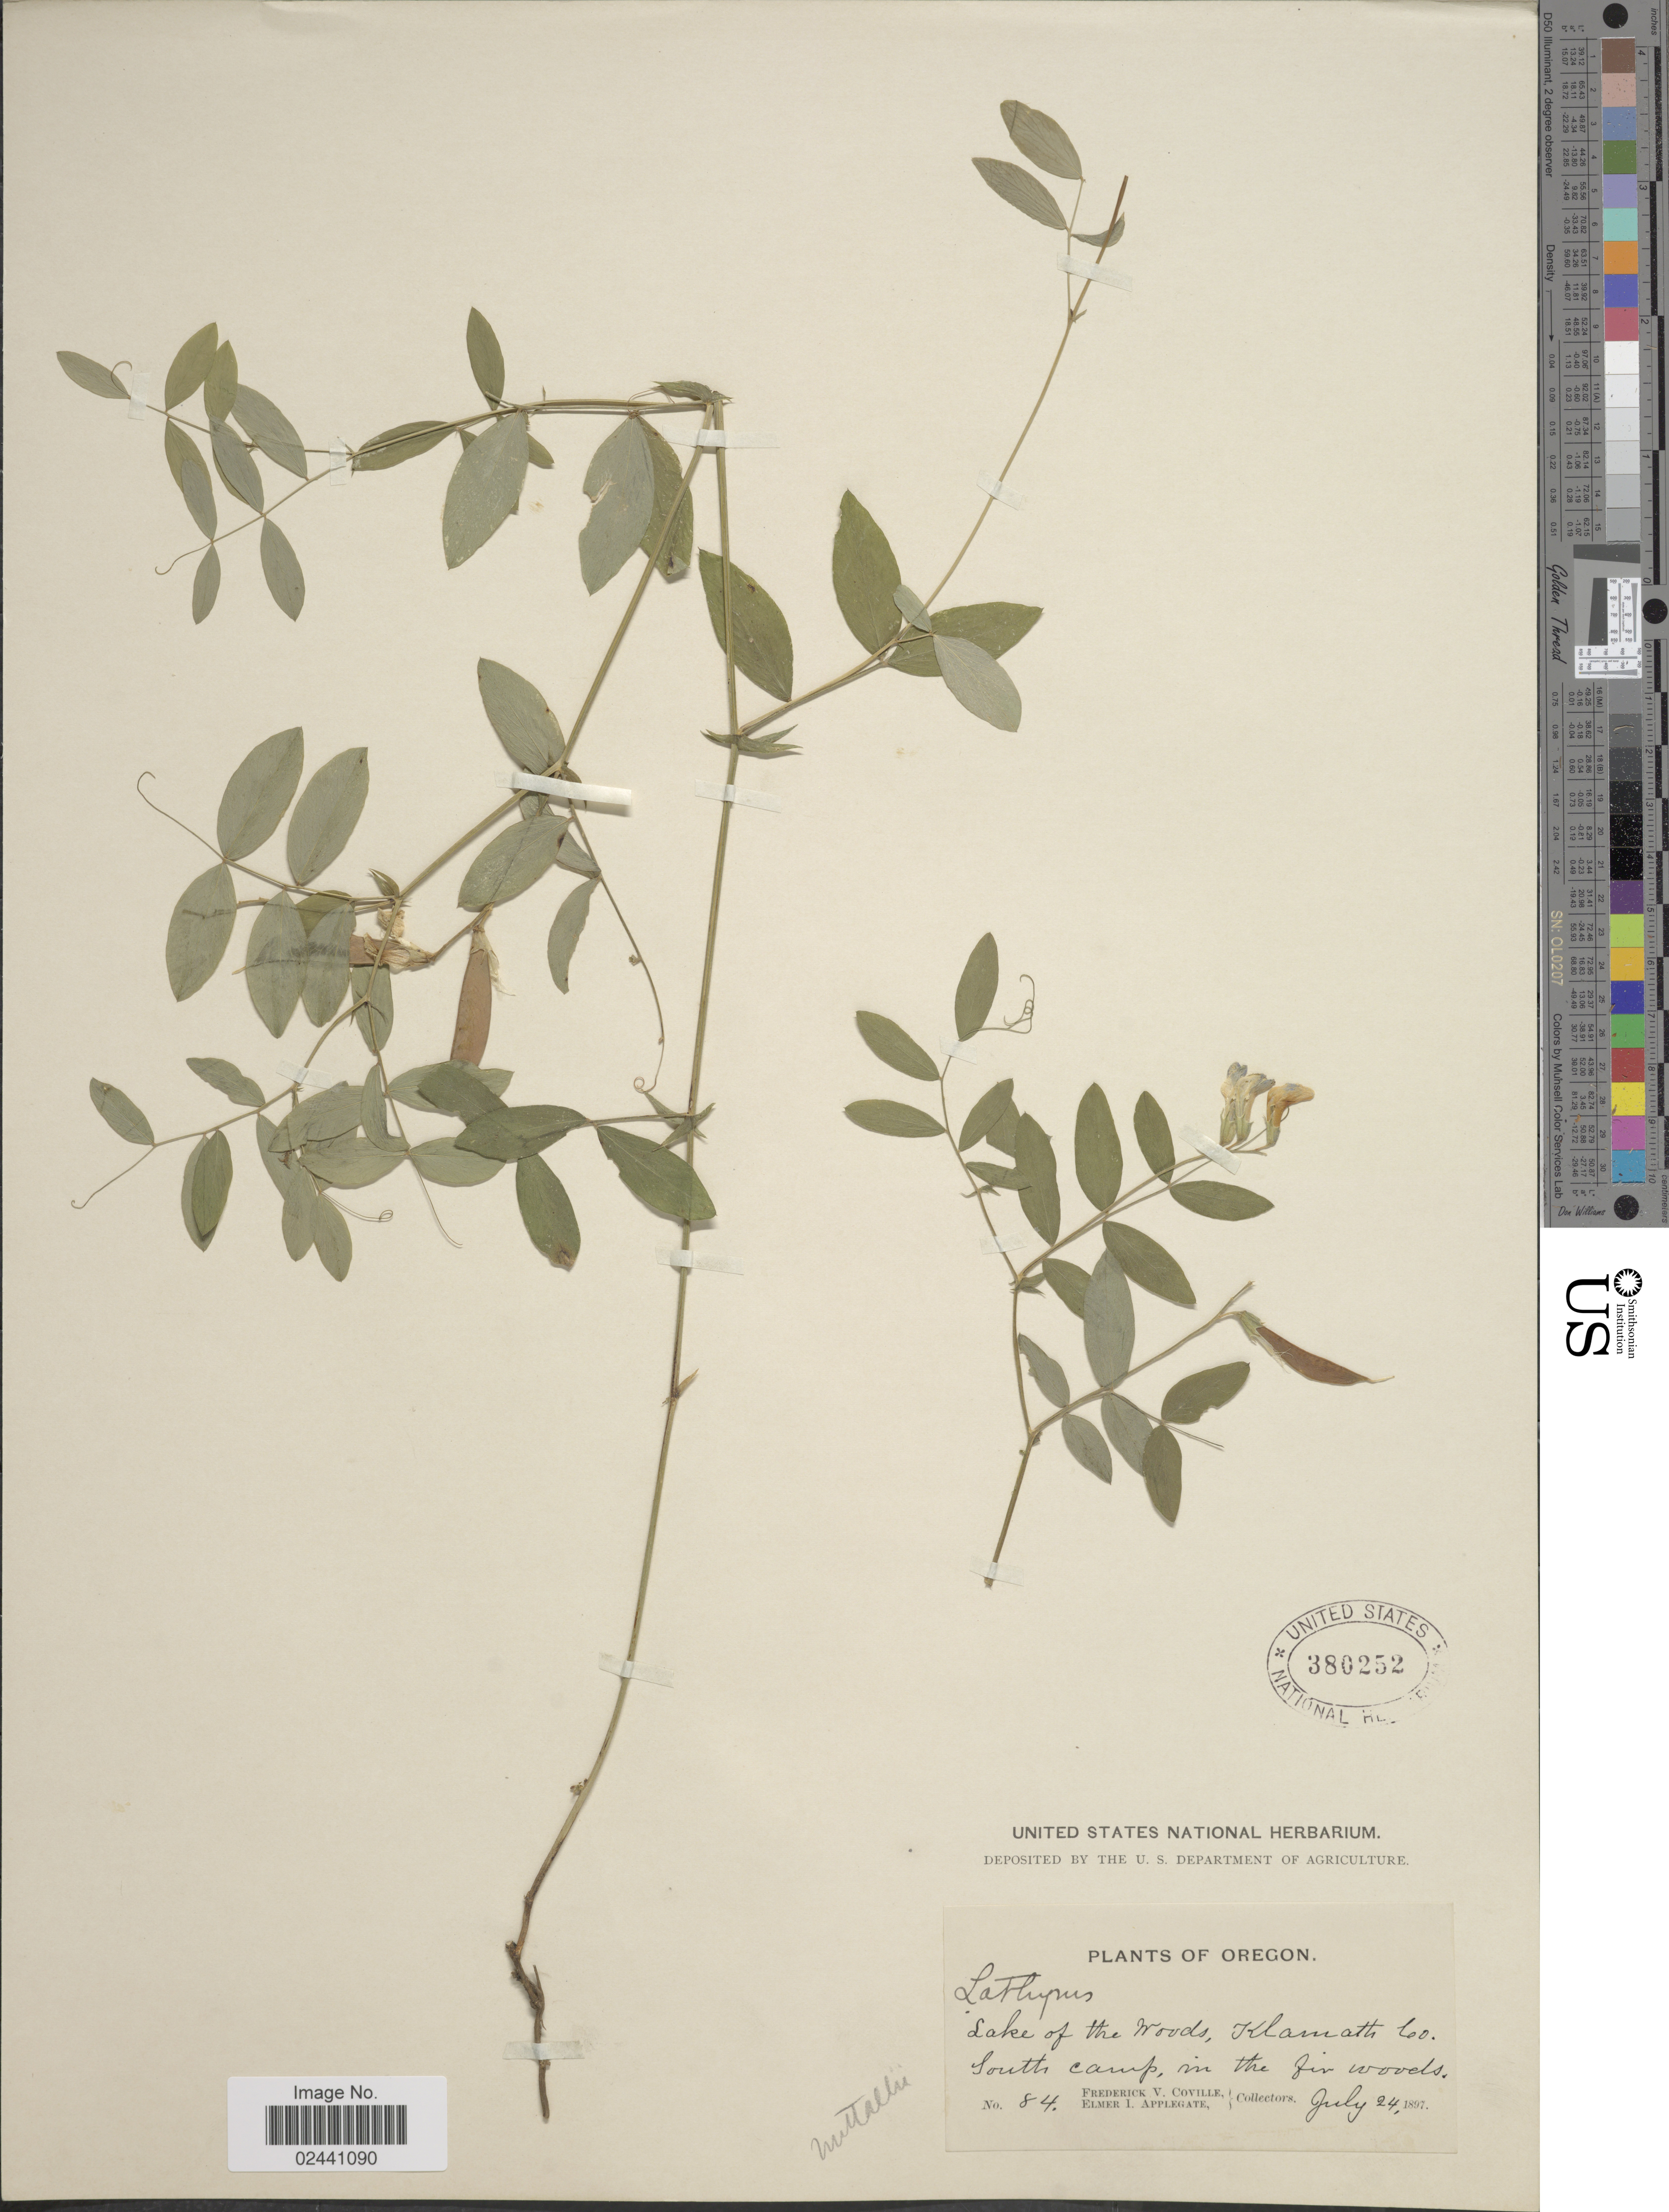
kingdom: Plantae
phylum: Tracheophyta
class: Magnoliopsida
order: Fabales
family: Fabaceae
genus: Lathyrus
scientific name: Lathyrus nuttallii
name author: S. Watson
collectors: F. V. Coville & E. I. Applegate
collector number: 84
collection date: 1897-07-24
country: United States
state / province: Oregon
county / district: Klamath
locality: Lake of the Woods, Klamath Co. South Camp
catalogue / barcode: US 380252